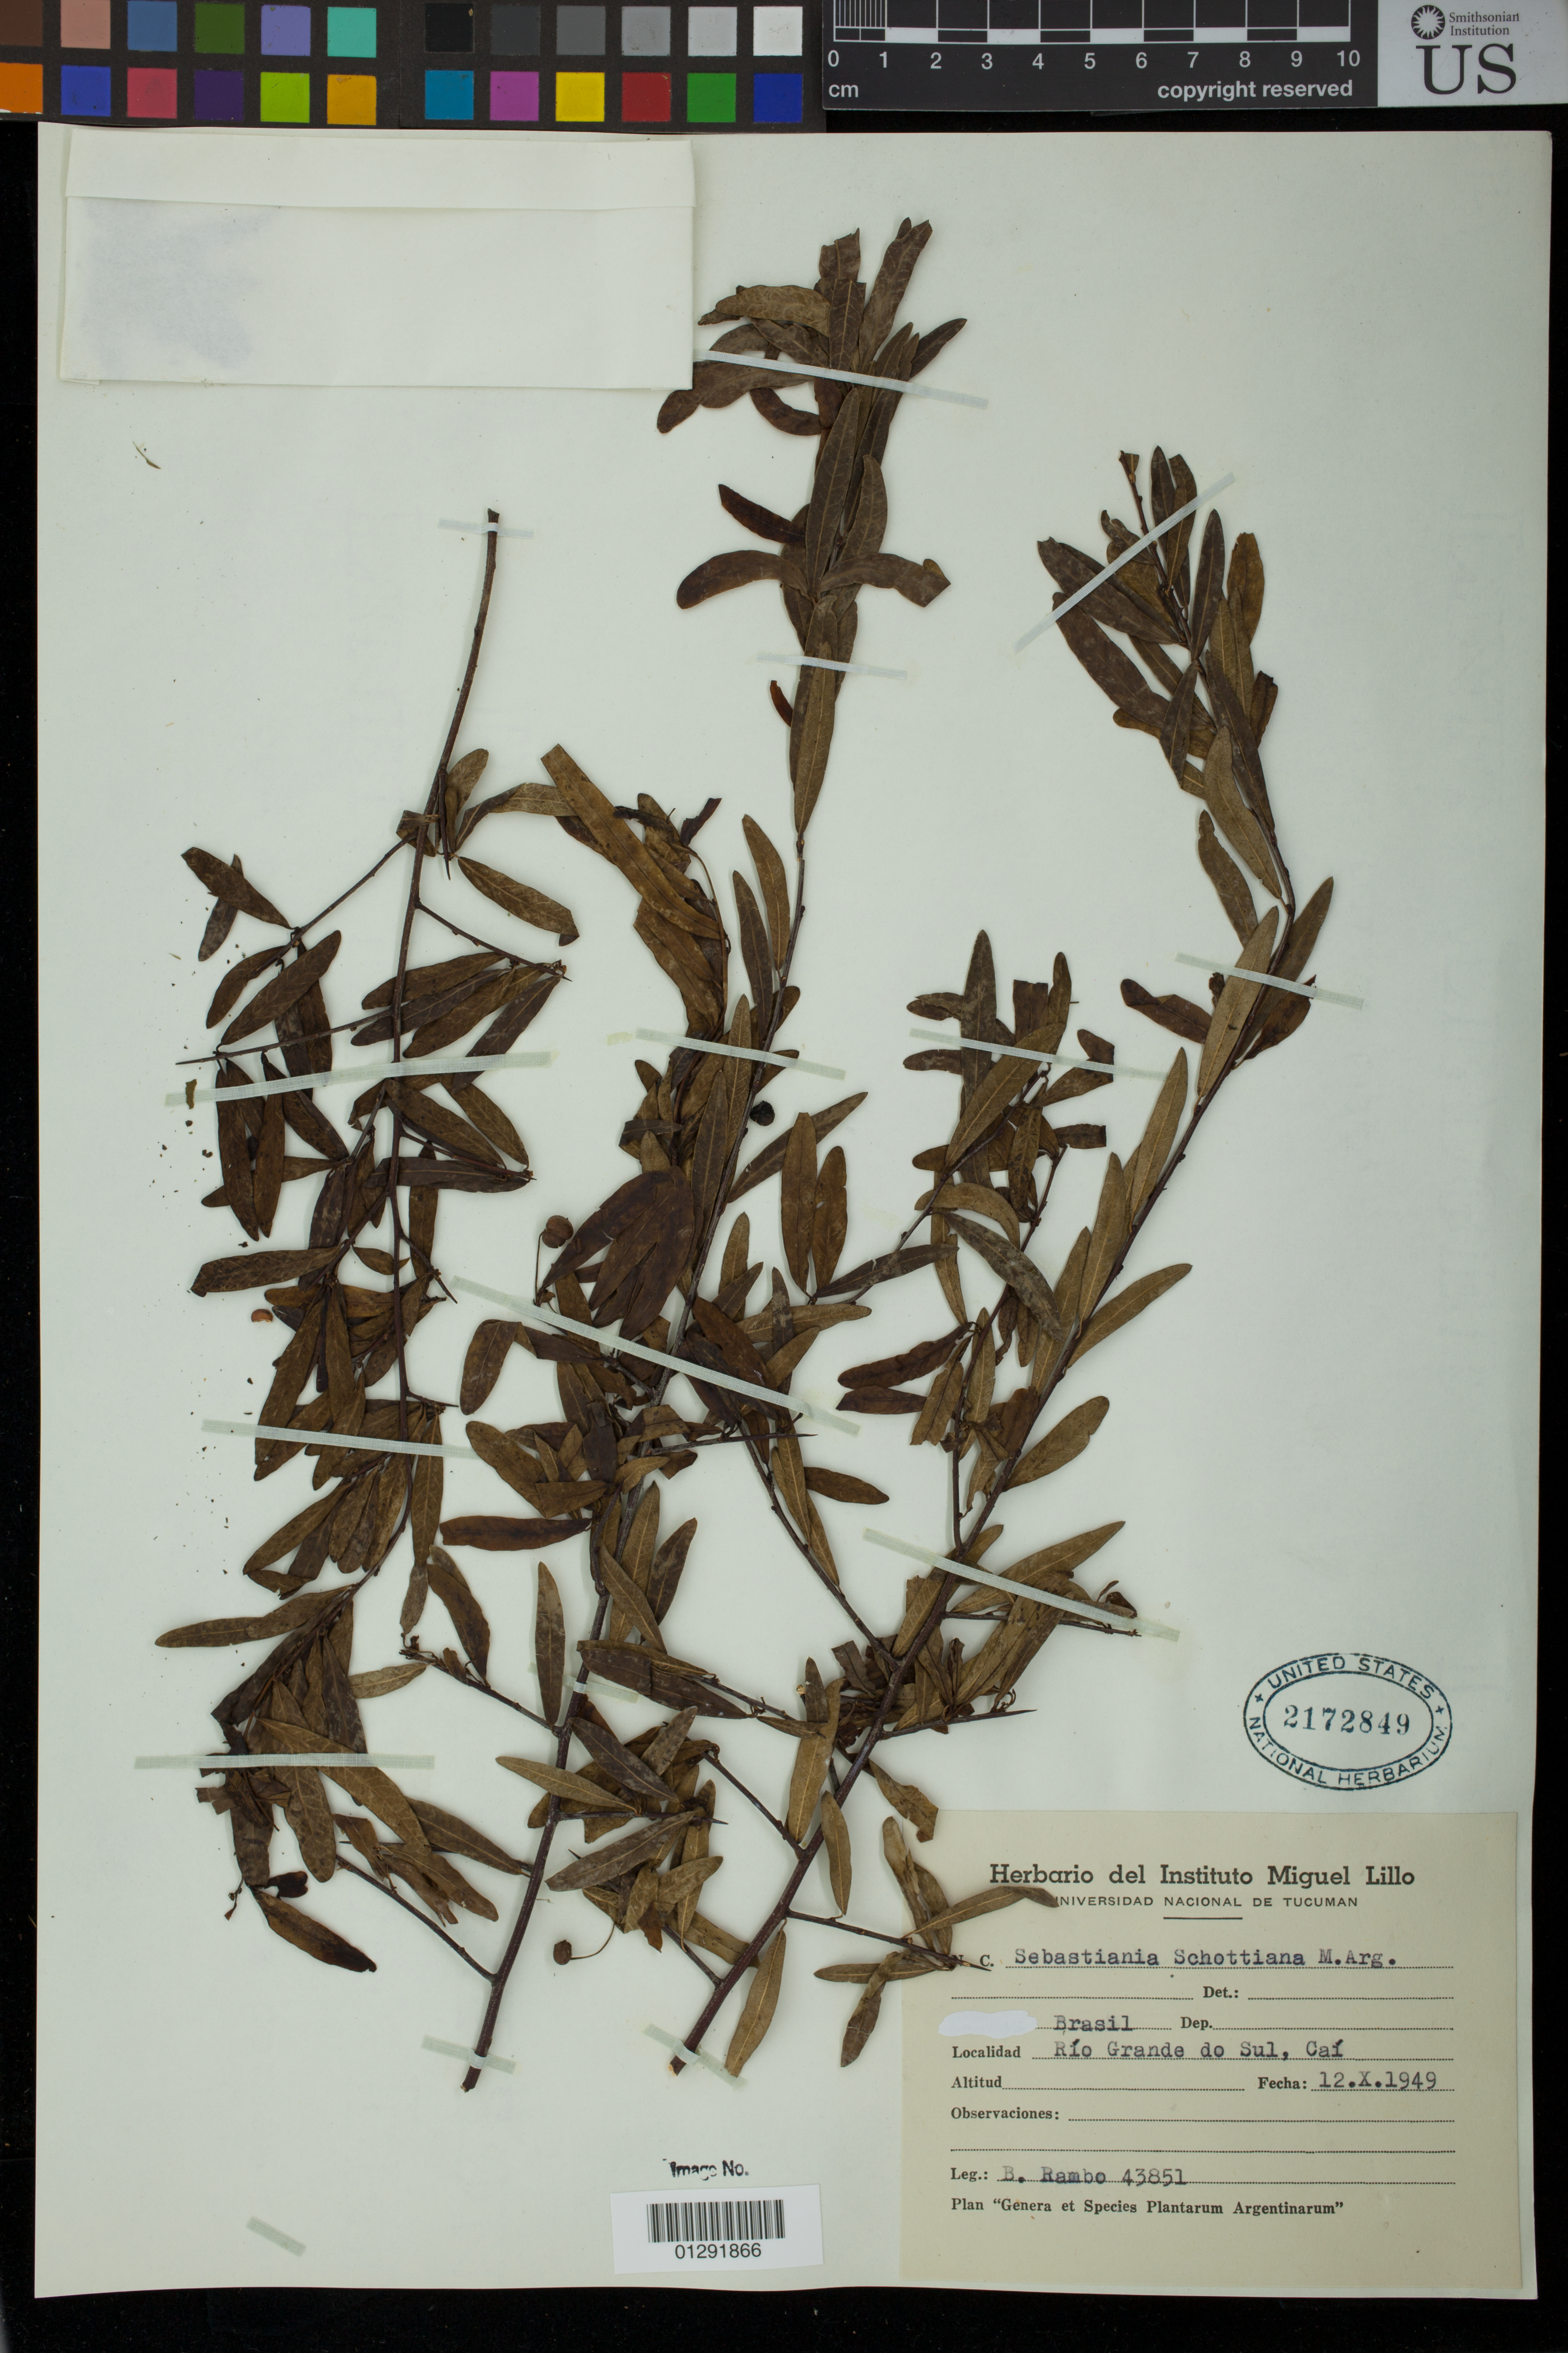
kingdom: Plantae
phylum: Tracheophyta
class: Magnoliopsida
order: Malpighiales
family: Euphorbiaceae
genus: Sebastiania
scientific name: Sebastiania schottiana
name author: (Müll. Arg.) Müll. Arg.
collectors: B. Rambo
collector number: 43851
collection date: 1949-10-12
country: Brazil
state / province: Rio Grande do Sul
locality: Cai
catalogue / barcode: US 2172849